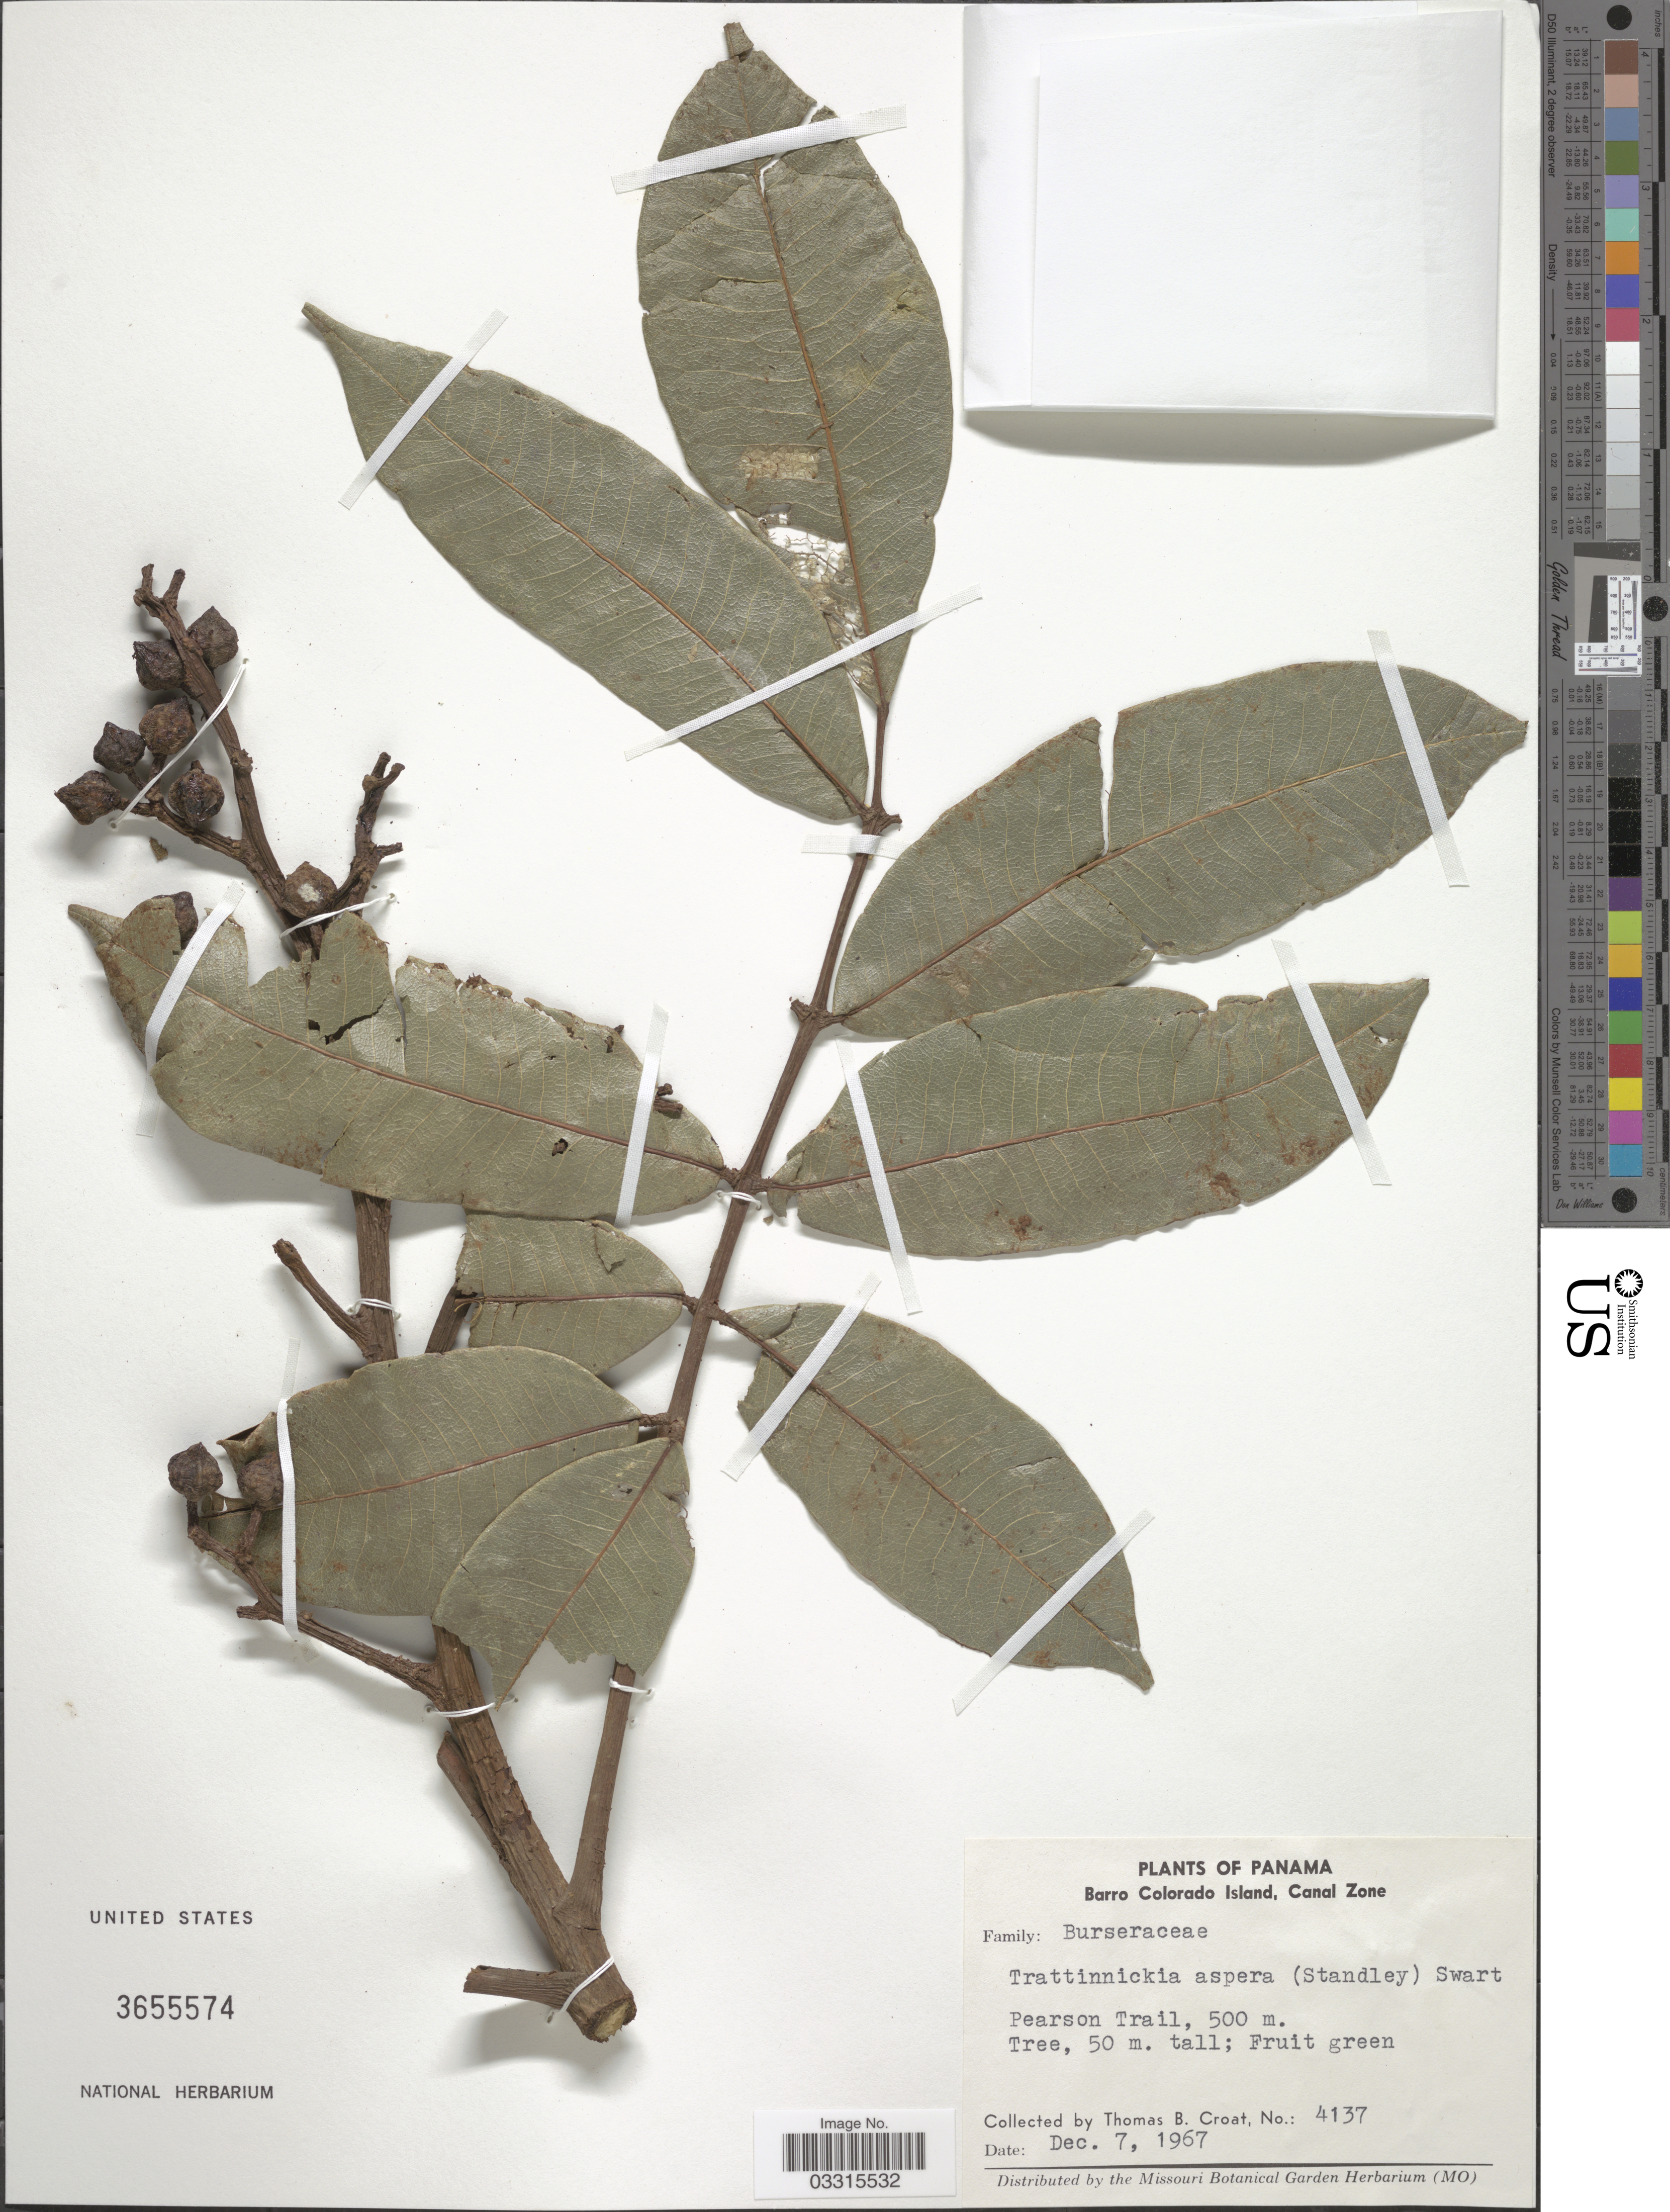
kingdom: Plantae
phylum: Tracheophyta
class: Magnoliopsida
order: Sapindales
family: Burseraceae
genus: Trattinnickia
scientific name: Trattinnickia aspera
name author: (Standl.) Swart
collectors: T. B. Croat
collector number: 4137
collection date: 1967-12-07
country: Panama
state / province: Panamá Oeste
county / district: Canal Zone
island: Barro Colorado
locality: Barro Colorado Island, Canal Zone. Pearson Trail.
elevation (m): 500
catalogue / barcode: US 3655574